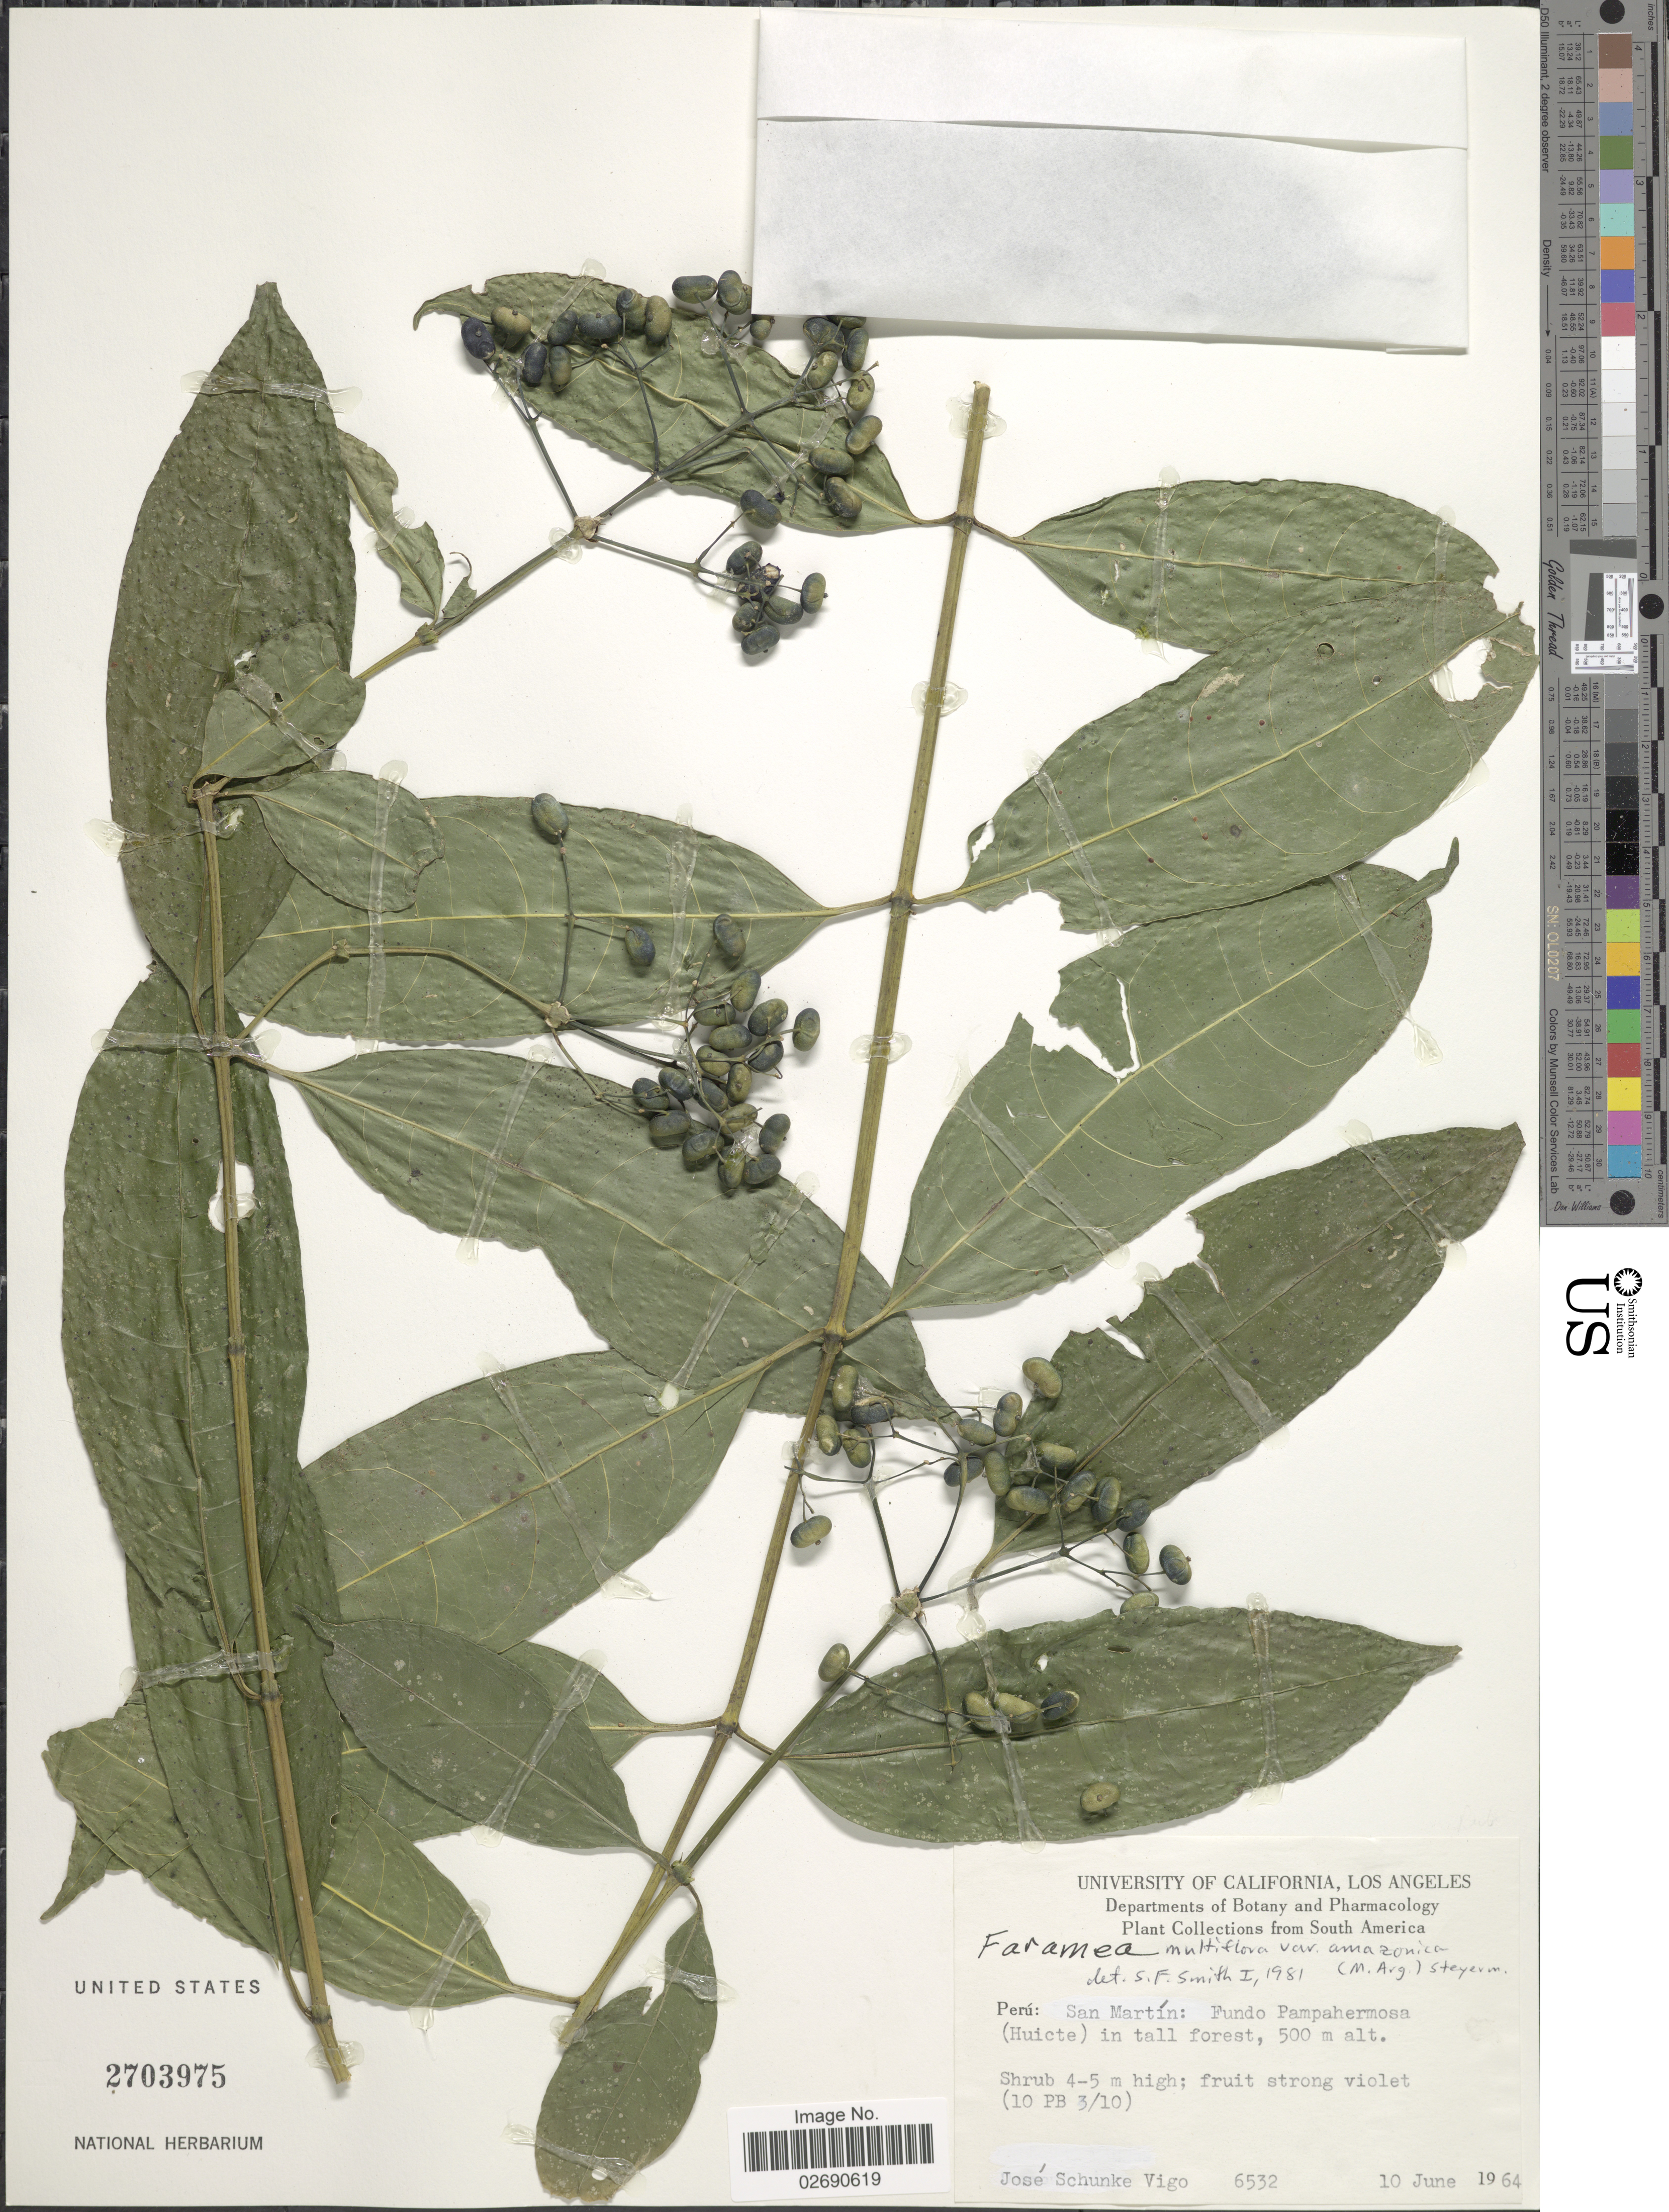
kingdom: Plantae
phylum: Tracheophyta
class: Magnoliopsida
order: Gentianales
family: Rubiaceae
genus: Faramea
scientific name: Faramea multiflora var. amazonica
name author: (Müll. Arg.) Steyerm.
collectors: J. Schunke Vigo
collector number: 6532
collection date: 1964-06-10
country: Peru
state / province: San Martín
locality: Fundo Pampahermosa (Huicte) in tall forest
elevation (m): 500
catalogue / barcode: US 2703975